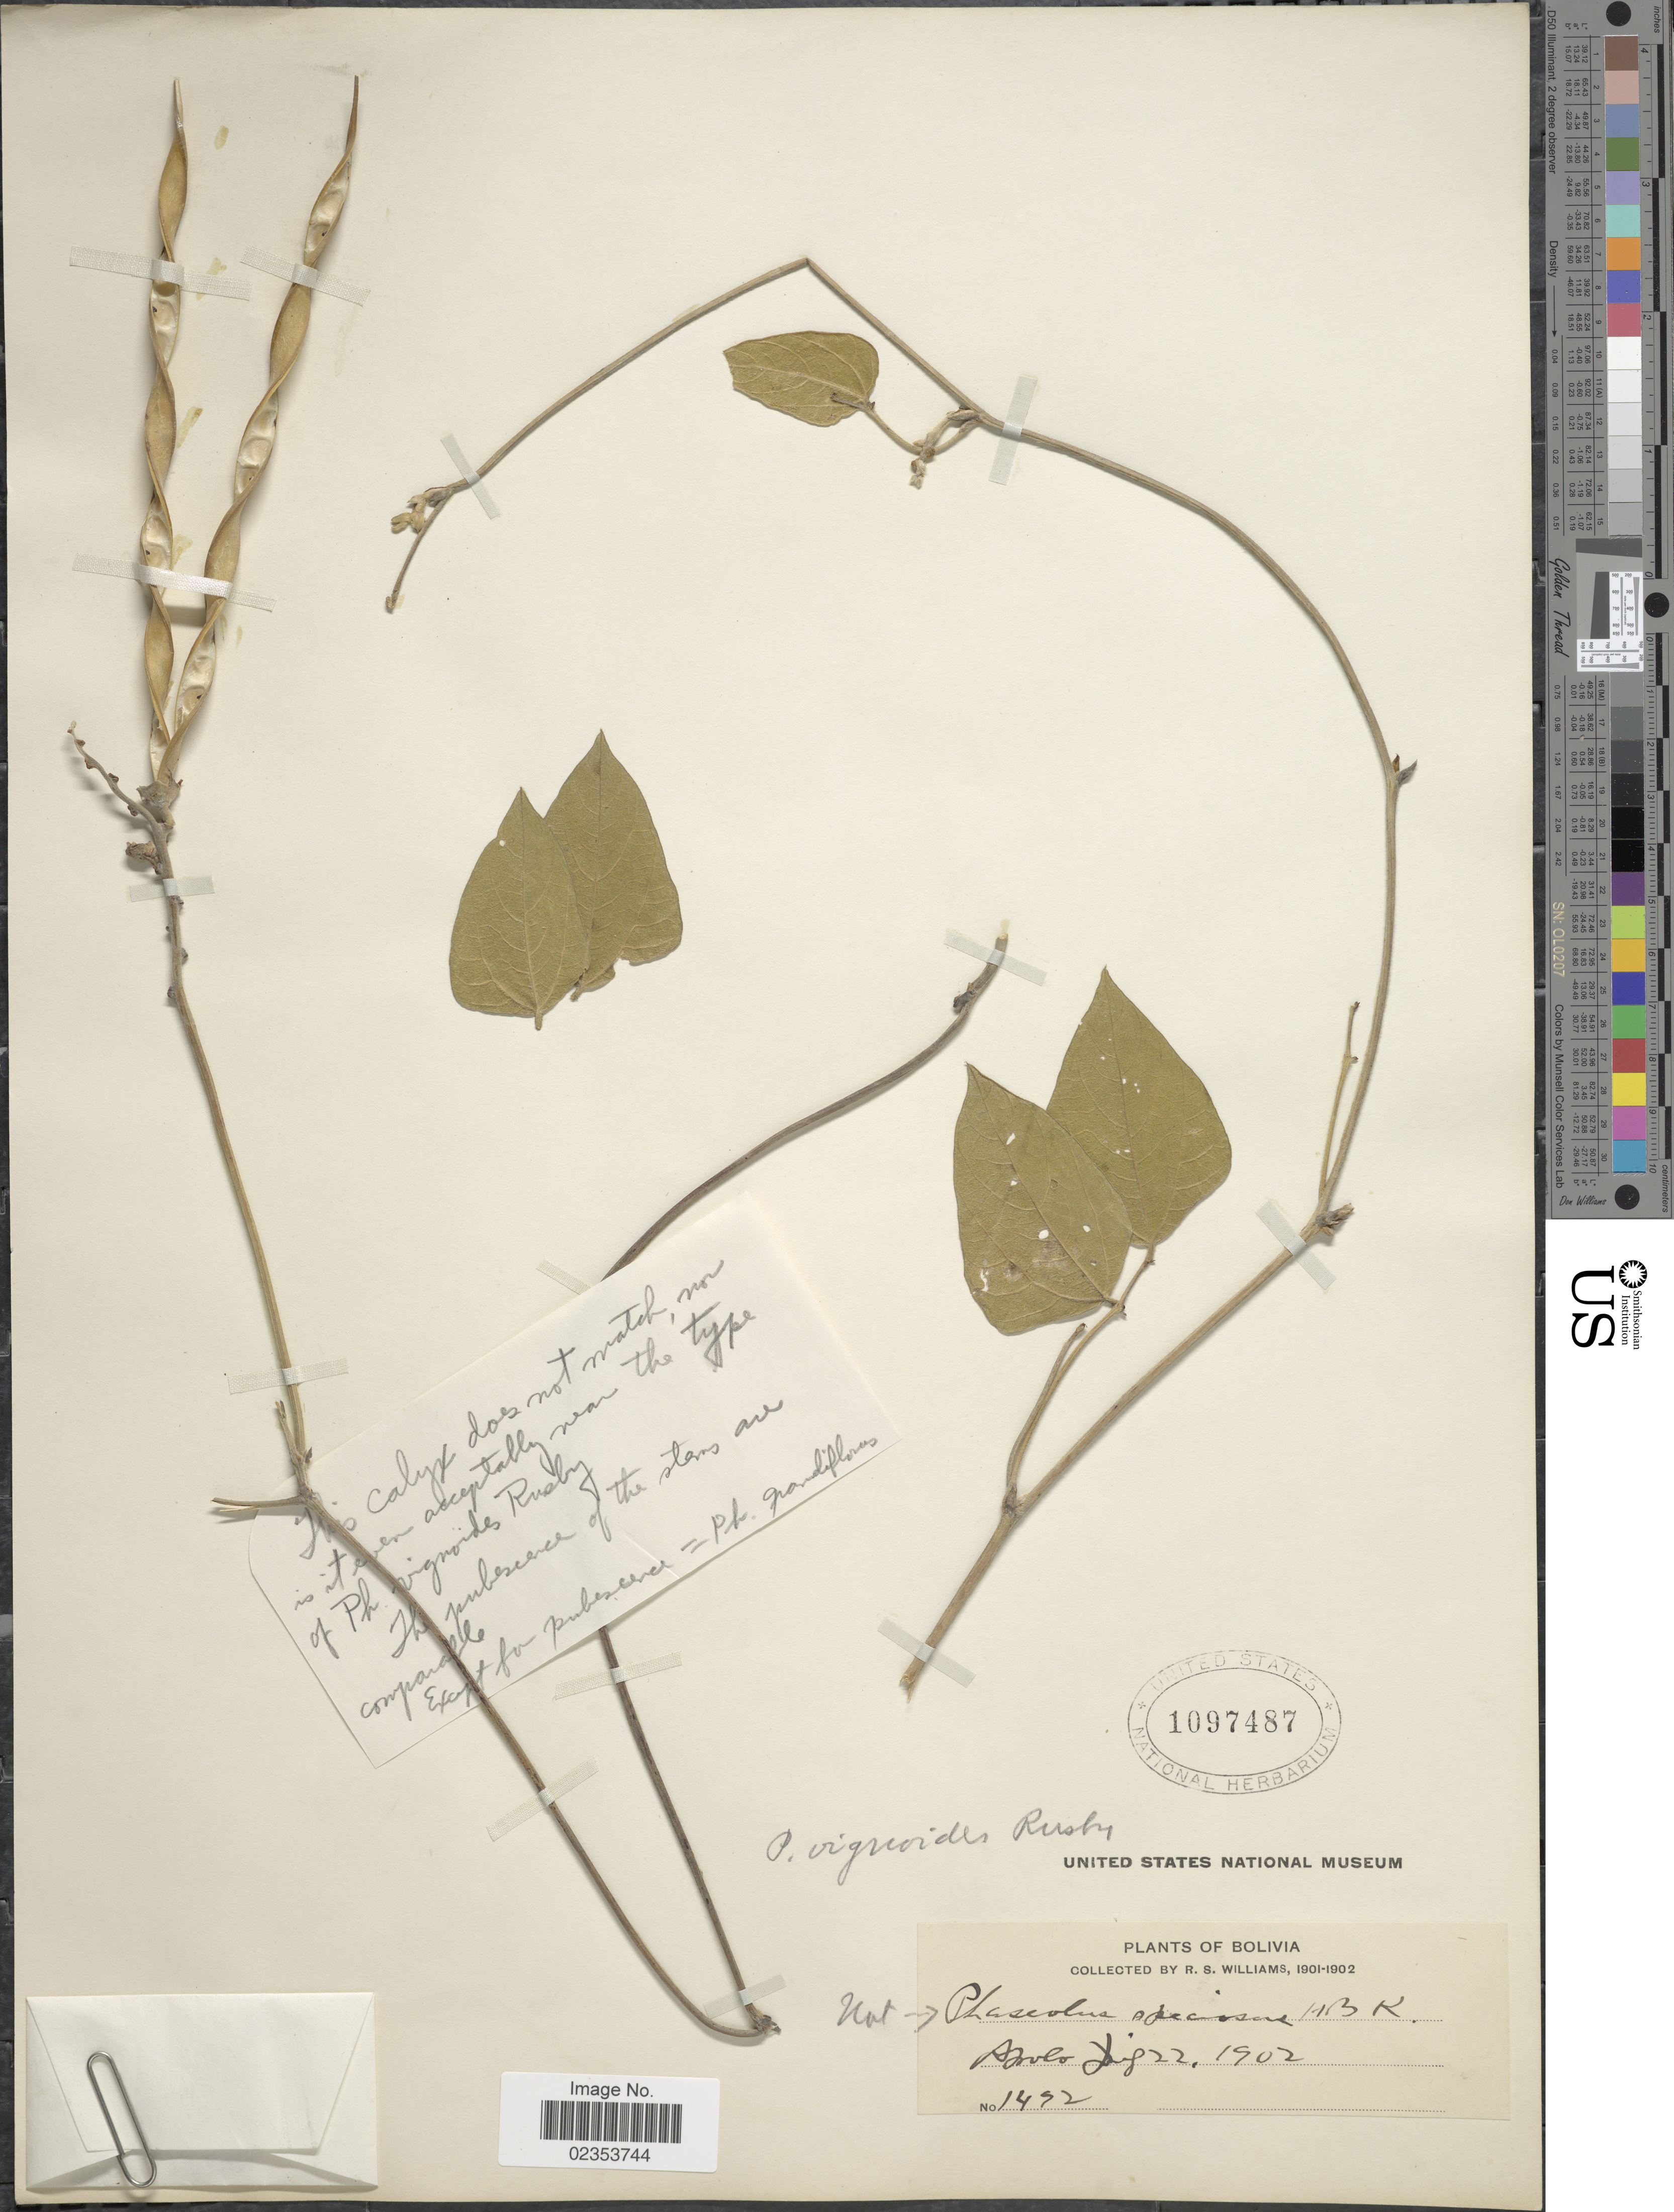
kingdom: Plantae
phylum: Tracheophyta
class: Magnoliopsida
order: Fabales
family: Fabaceae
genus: Vigna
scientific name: Vigna violacea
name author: Hutch.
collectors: R. S. Williams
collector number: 1492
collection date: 1902-07-22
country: Bolivia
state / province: La Paz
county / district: Franz Tamayo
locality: Apolo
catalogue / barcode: US 1097487